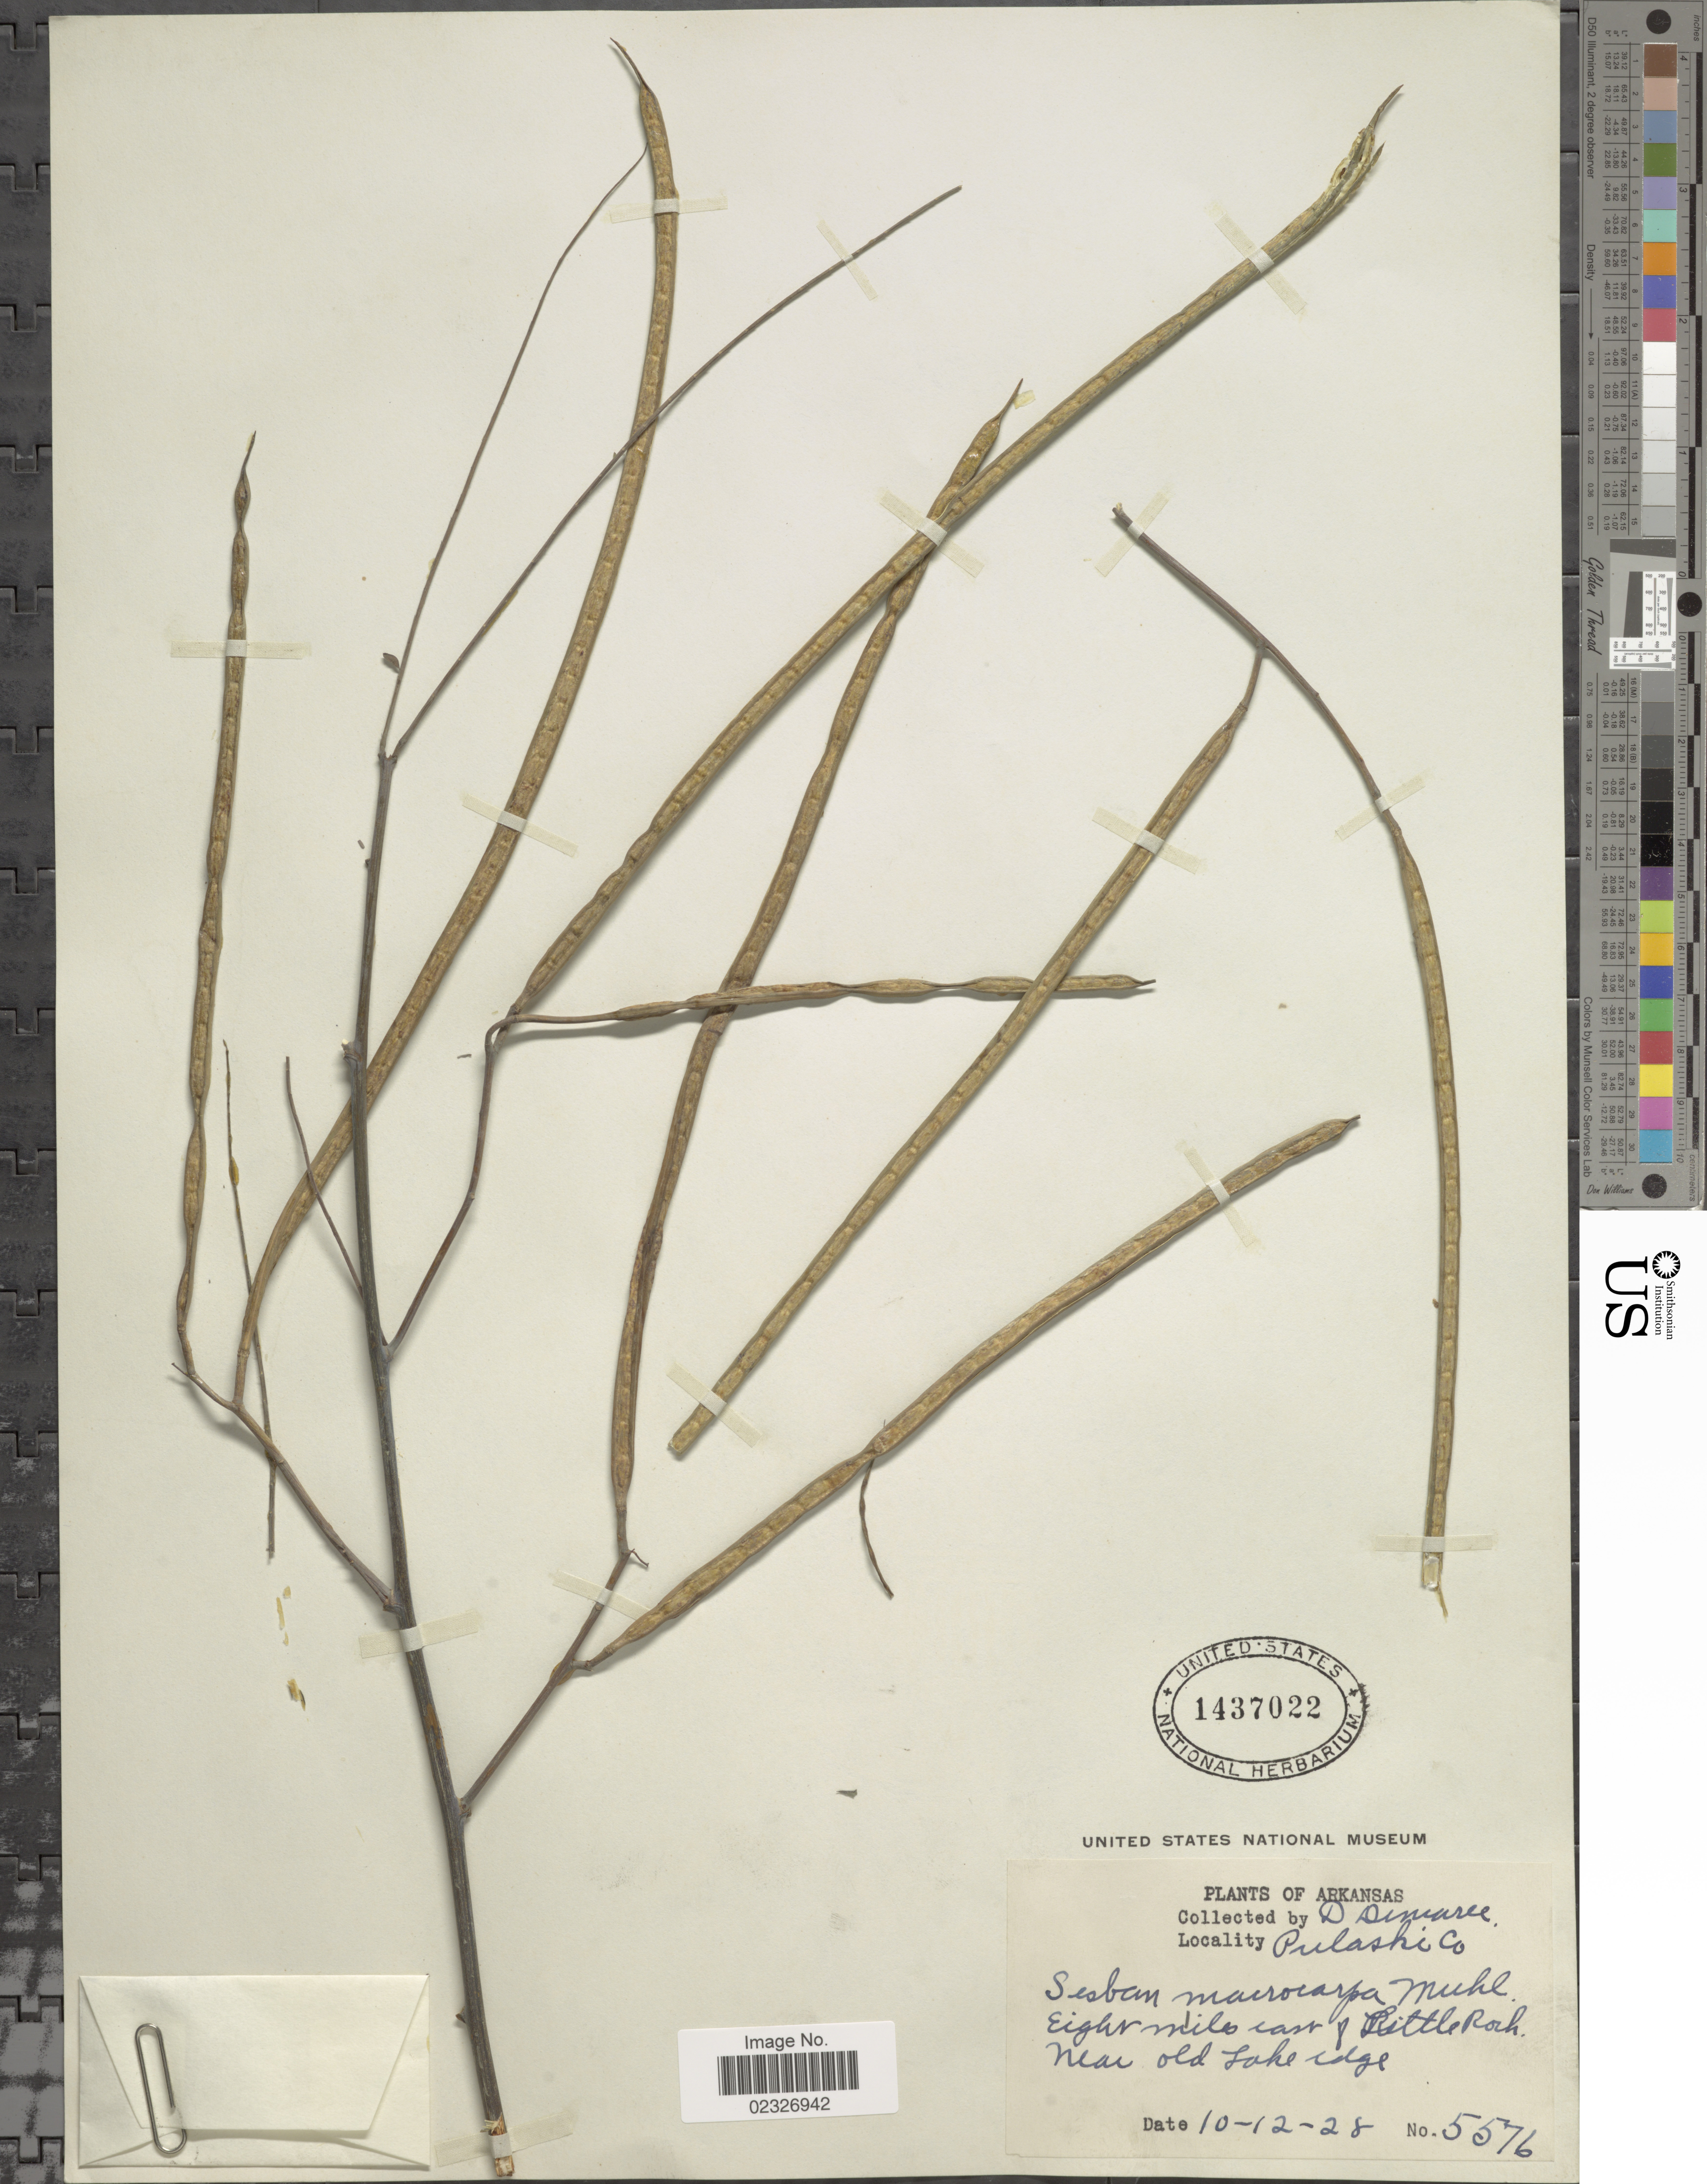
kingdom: Plantae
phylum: Tracheophyta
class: Magnoliopsida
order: Fabales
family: Fabaceae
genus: Sesbania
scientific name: Sesbania exaltata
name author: (Raf.) Cory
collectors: D. Demaree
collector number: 5576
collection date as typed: Transcribed d/m/y: 12/10/28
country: United States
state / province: Arkansas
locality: Eight miles east of Little Rock near Old Lake edge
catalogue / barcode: US 1437022